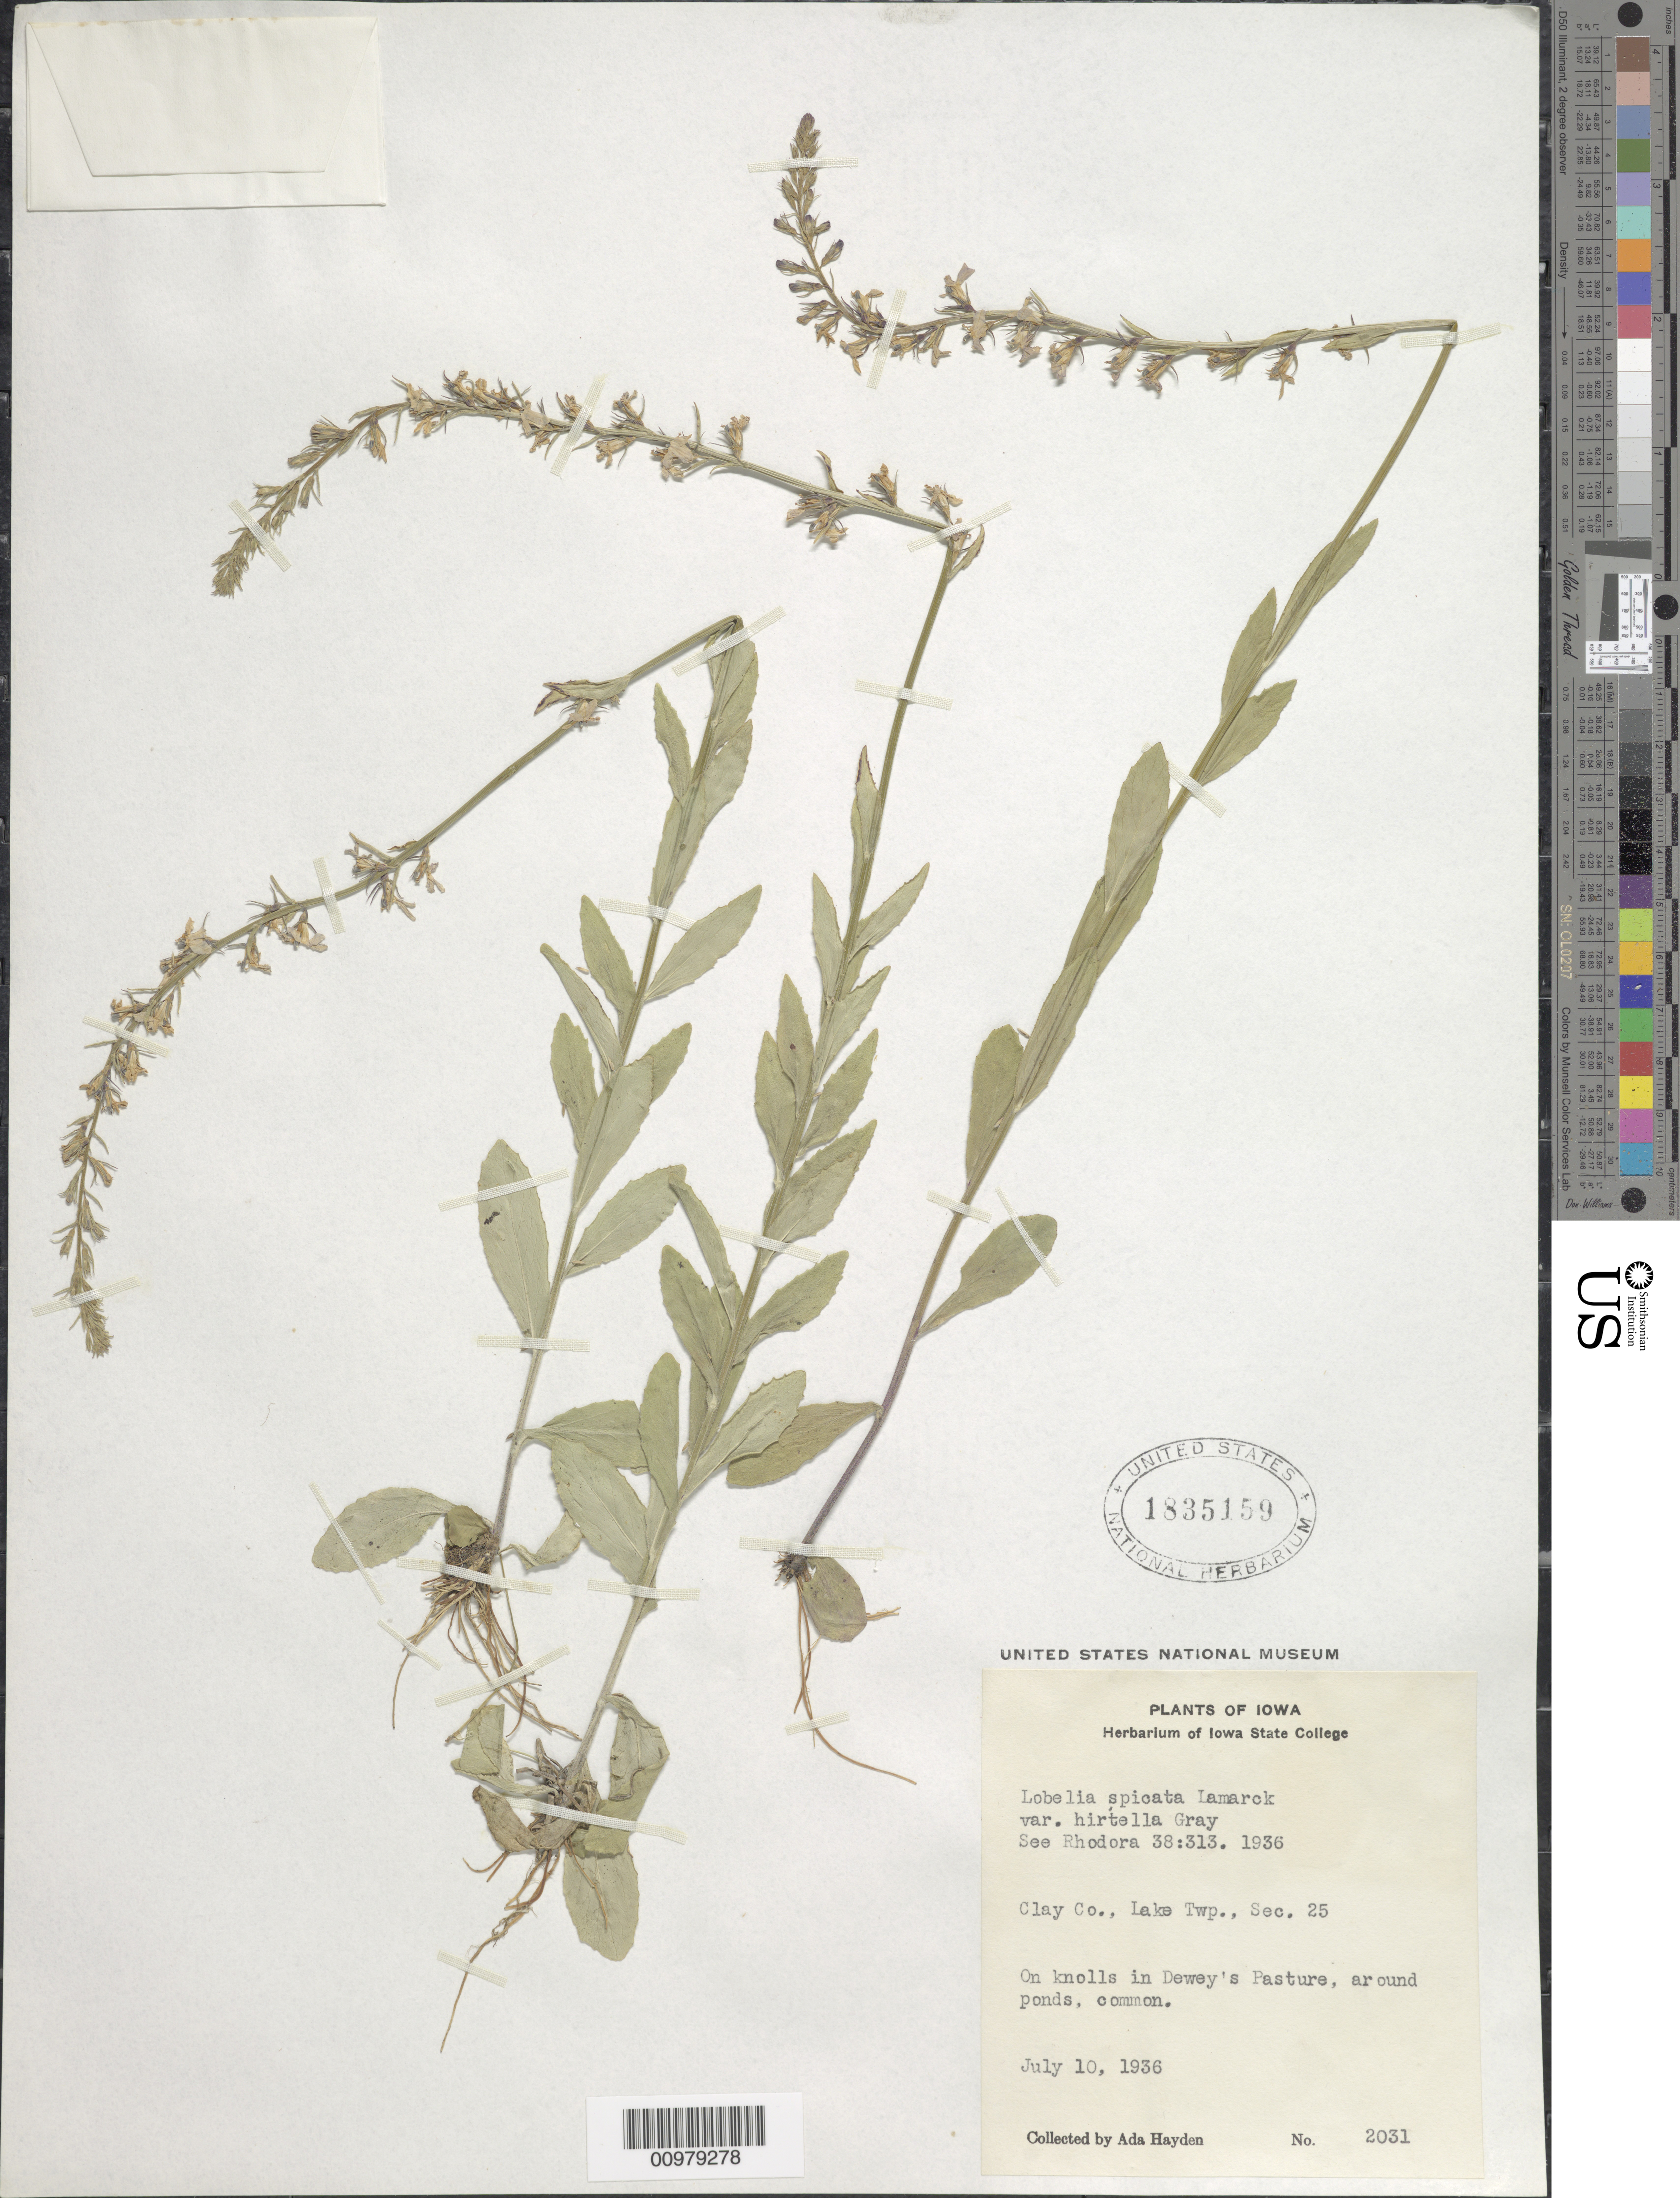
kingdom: Plantae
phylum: Tracheophyta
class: Magnoliopsida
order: Asterales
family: Campanulaceae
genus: Lobelia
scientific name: Lobelia spicata var. hirtella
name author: A. Gray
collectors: A. Hayden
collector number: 2031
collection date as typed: July 10, 1936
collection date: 1936-07-10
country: United States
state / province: Iowa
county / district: Clay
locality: Lake Twp., Sec. 25, in Dewey's pasture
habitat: on knolls, around ponds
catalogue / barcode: US 1835159